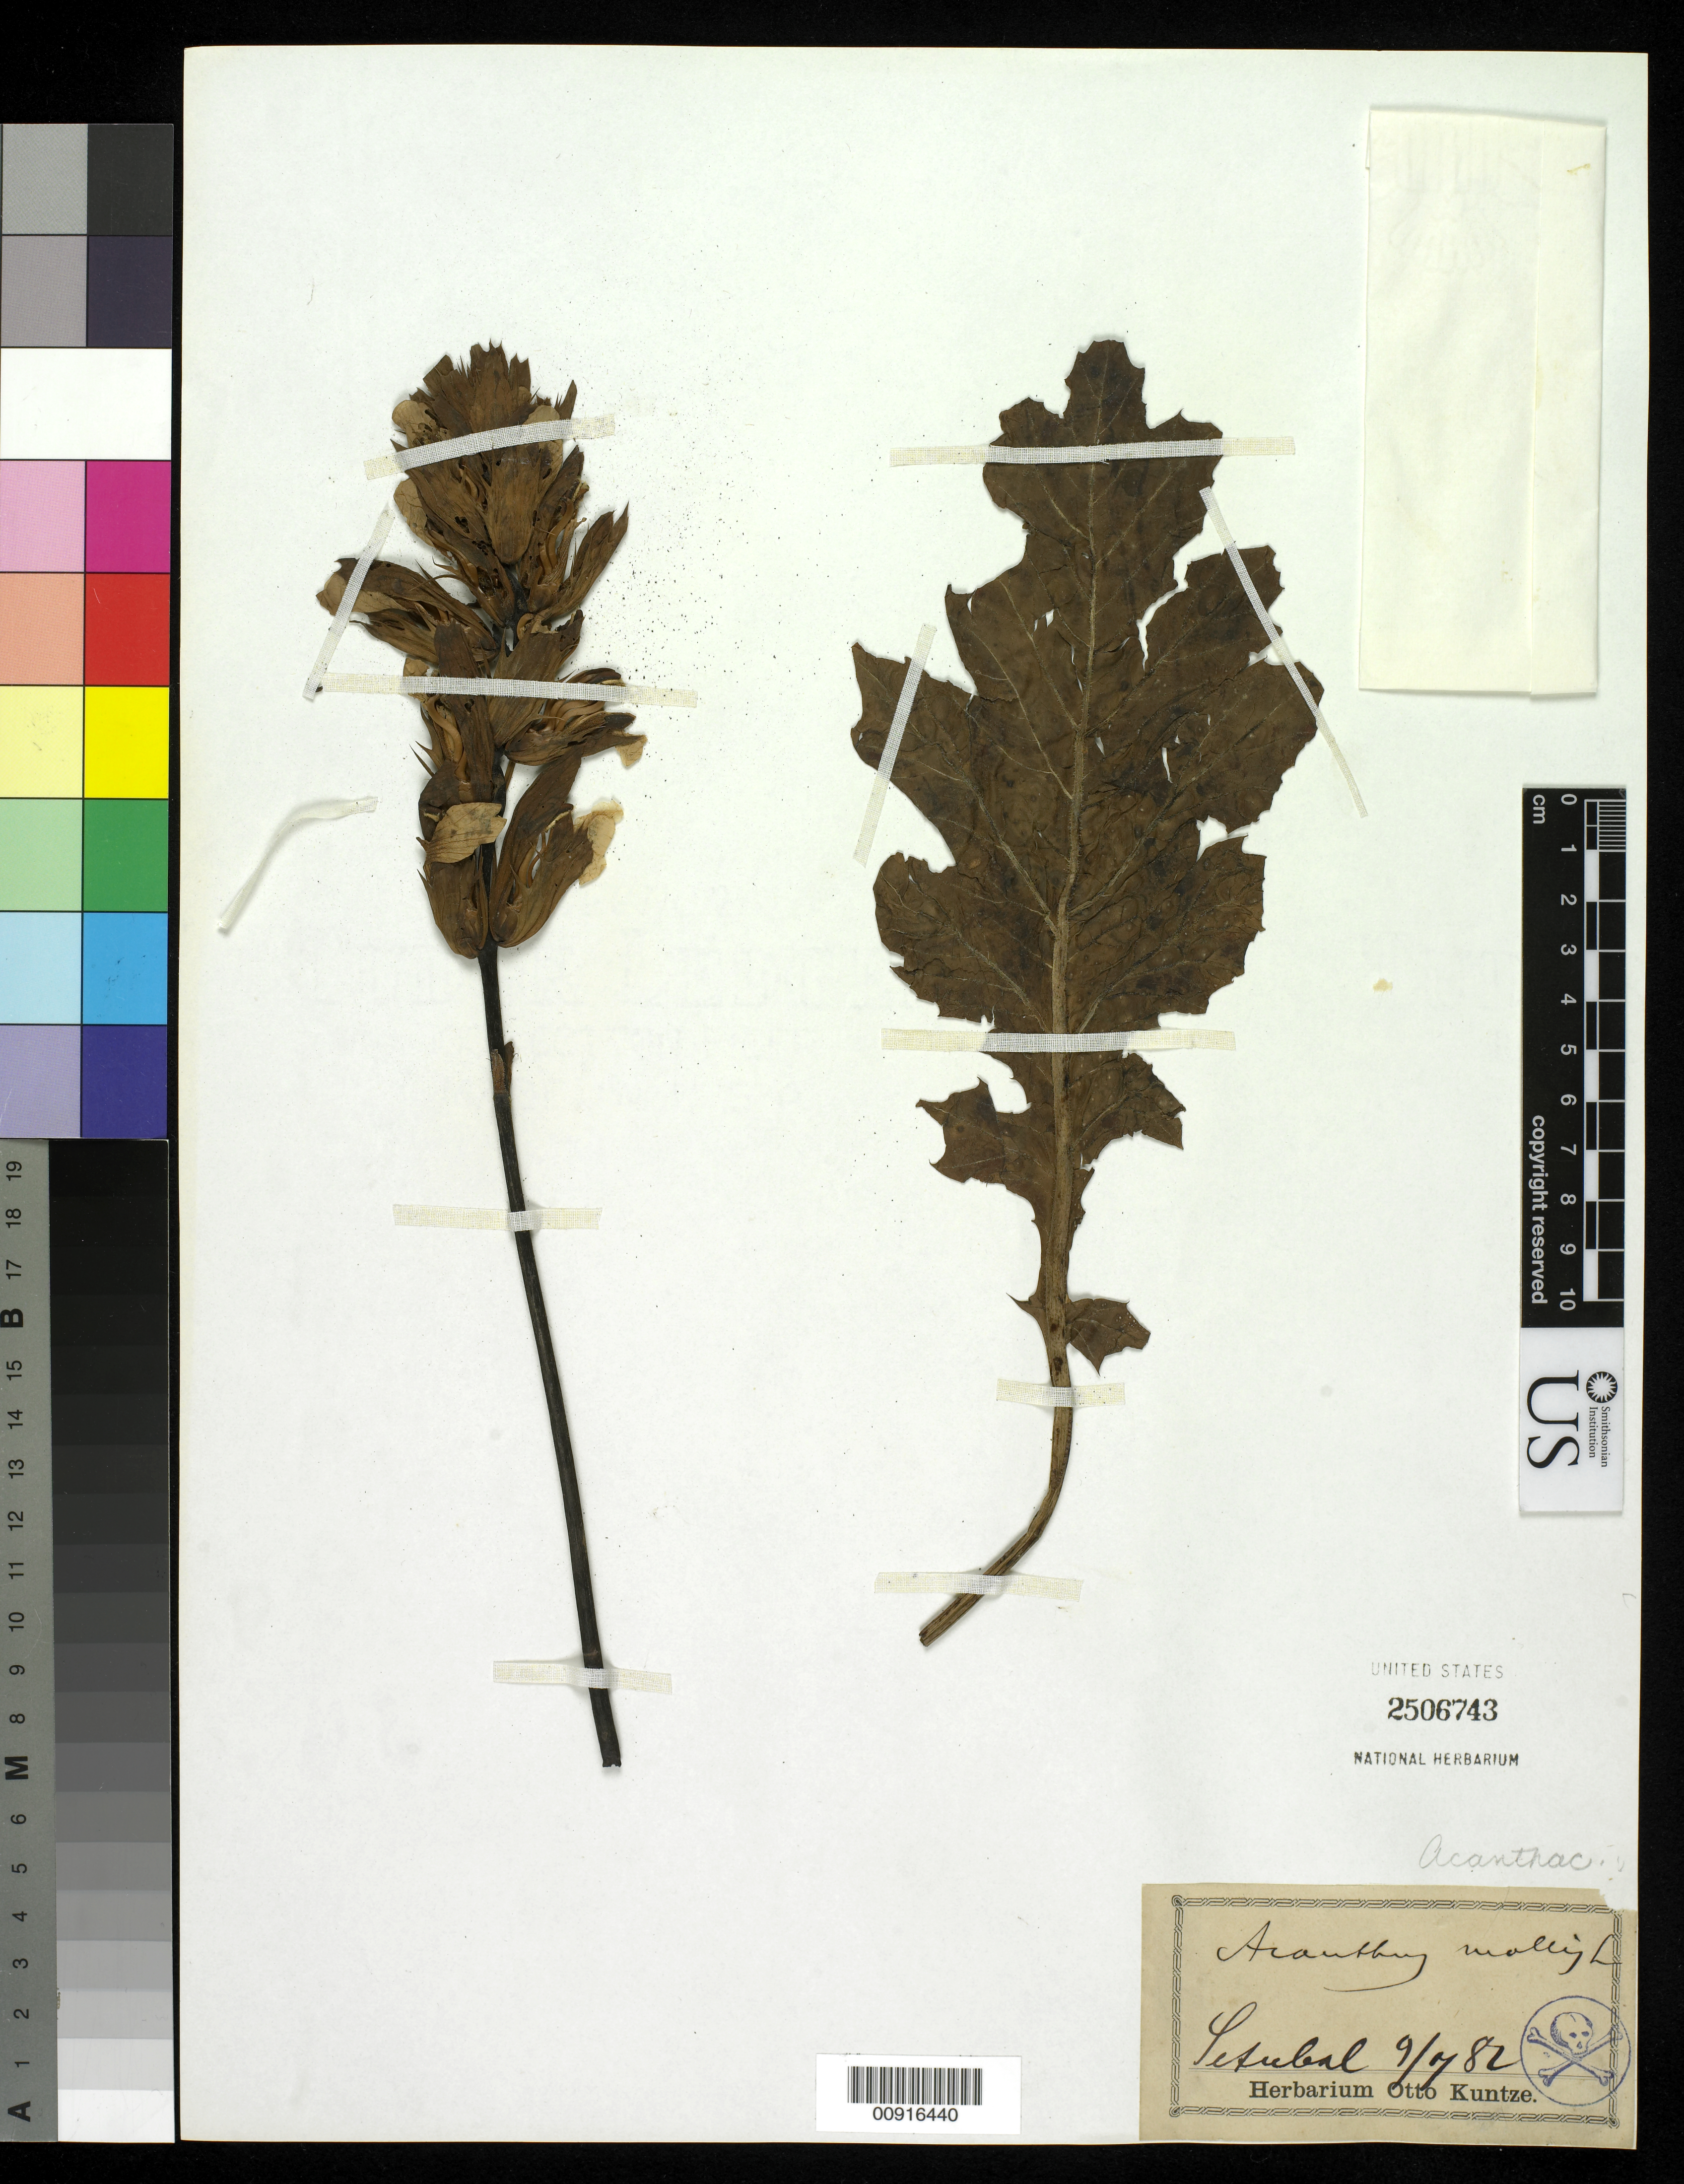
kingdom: Plantae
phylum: Tracheophyta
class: Magnoliopsida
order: Lamiales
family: Acanthaceae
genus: Acanthus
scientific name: Acanthus mollis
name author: L.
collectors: C.E.O. Kuntze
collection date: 1882-07-09 or 1882-09-07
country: Portugal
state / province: Setubal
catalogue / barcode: US 2506743